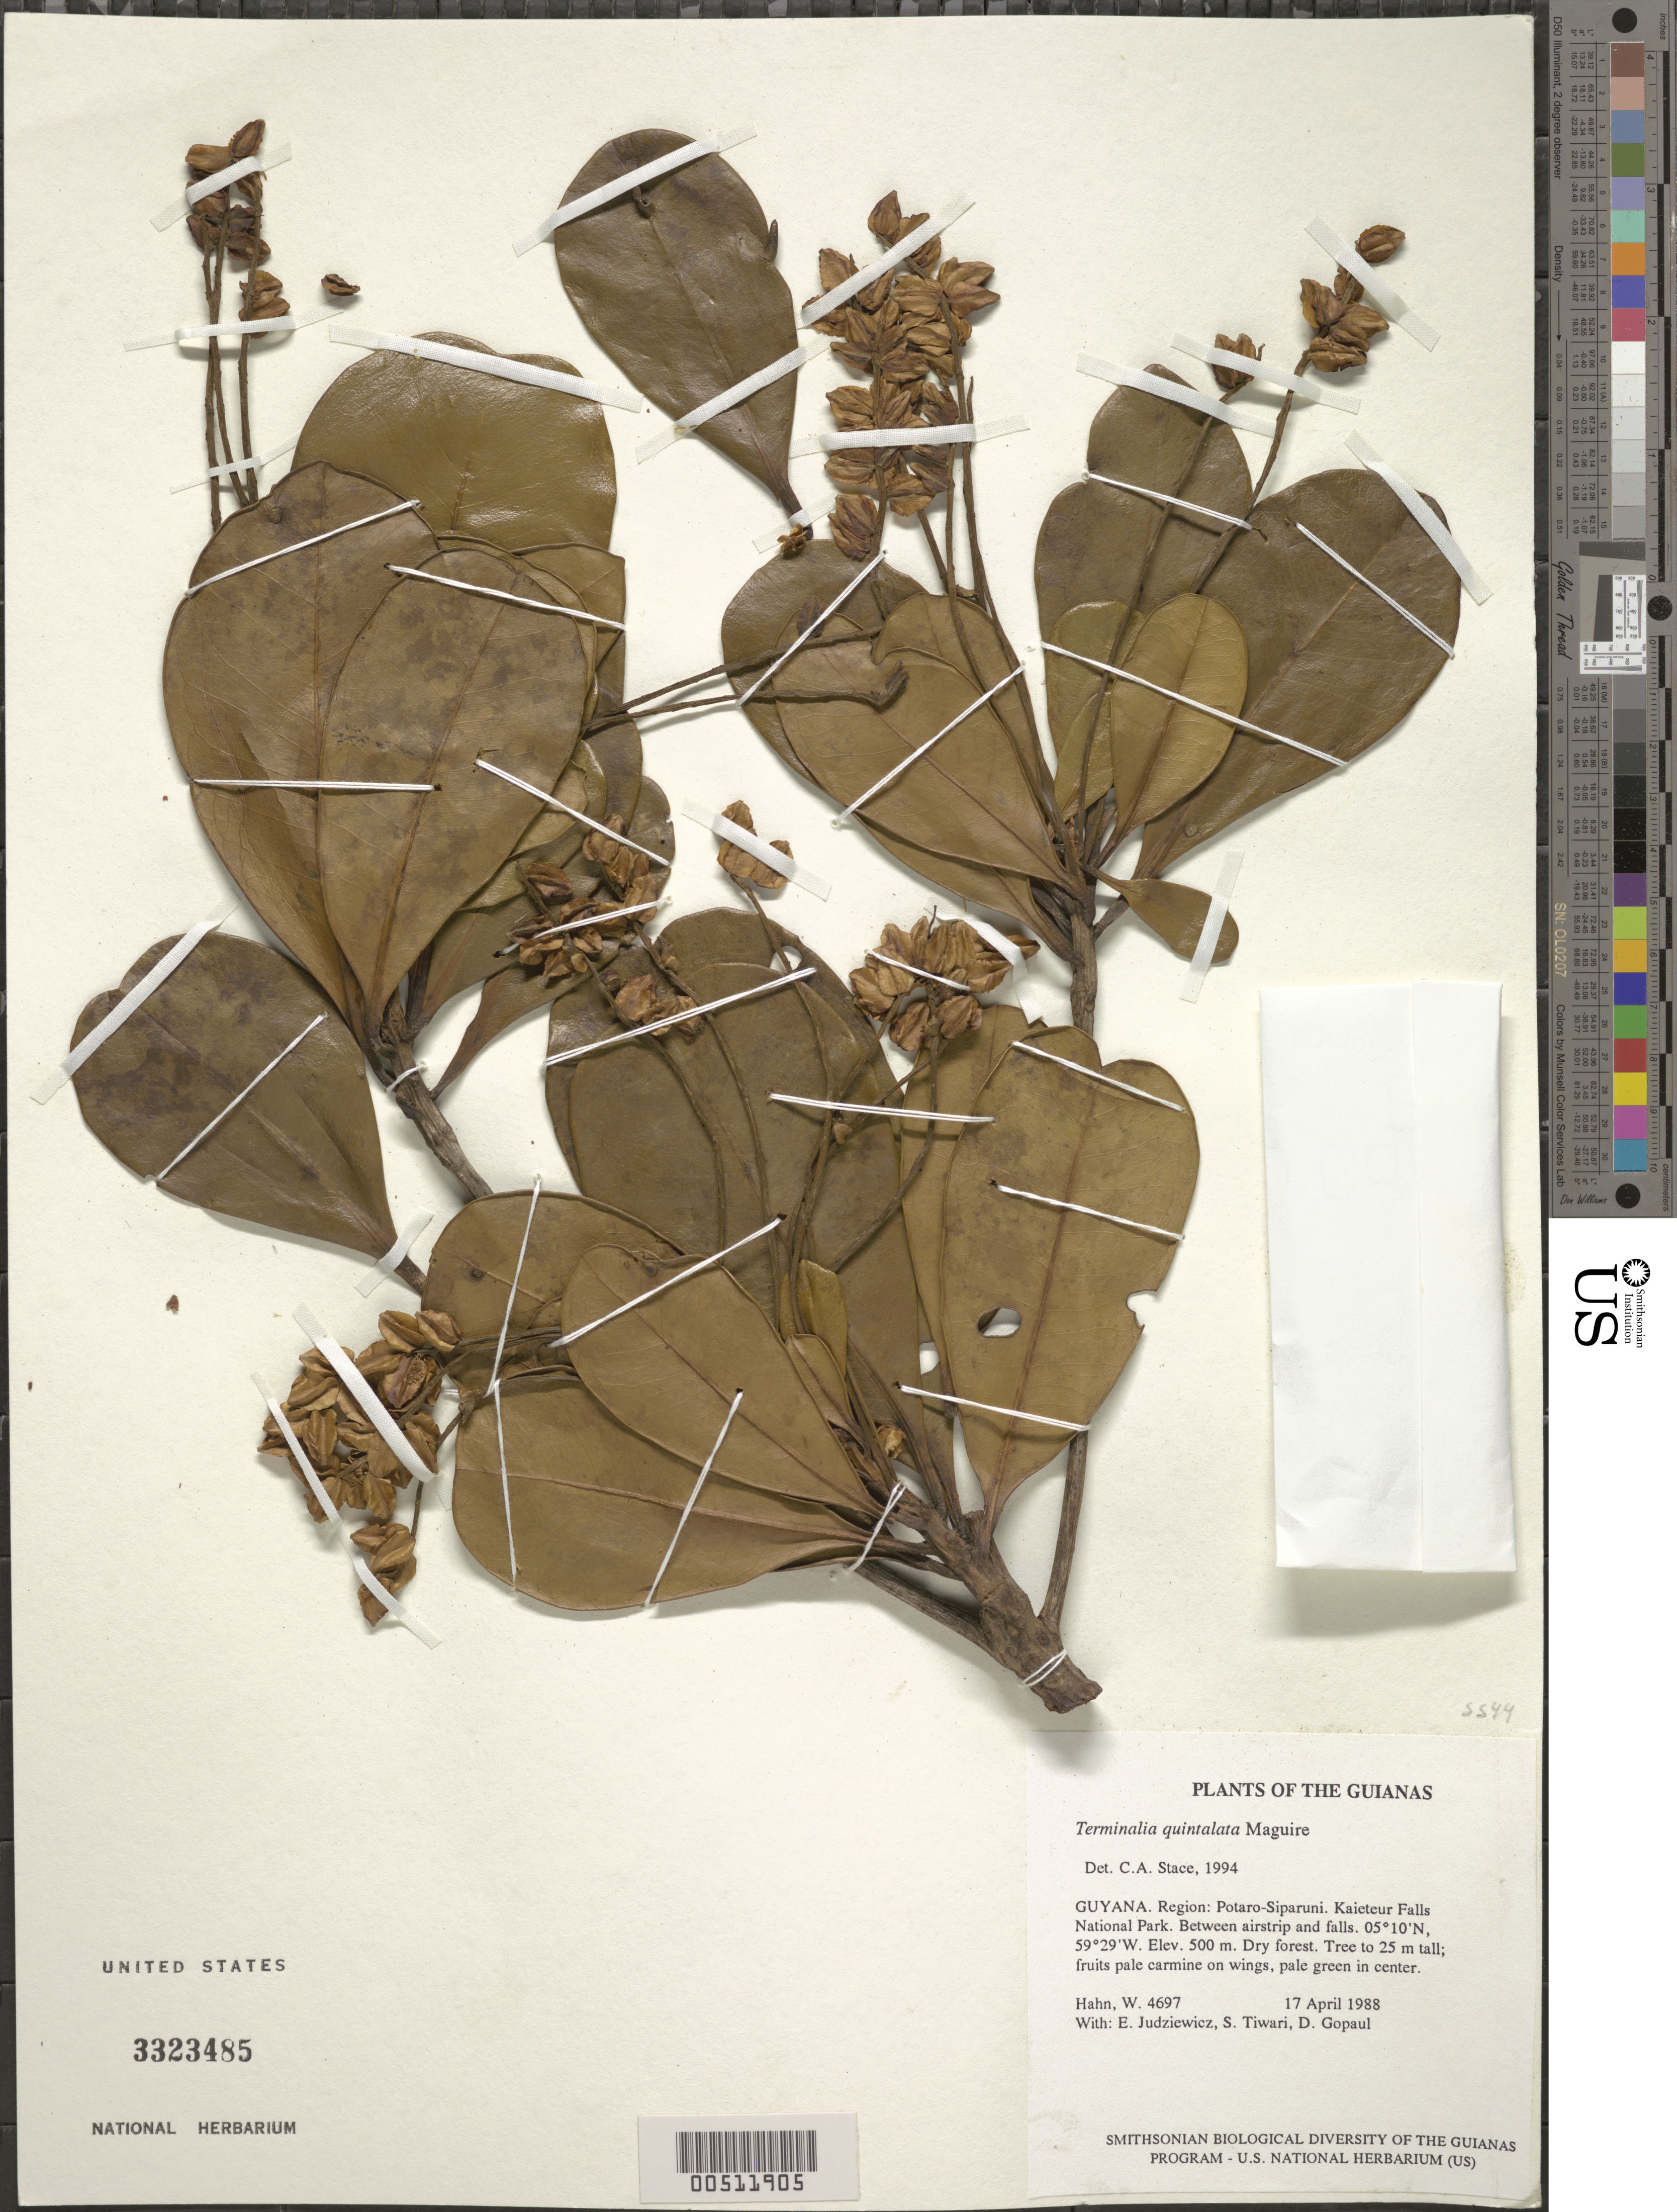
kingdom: Plantae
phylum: Tracheophyta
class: Magnoliopsida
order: Myrtales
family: Combretaceae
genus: Terminalia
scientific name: Terminalia quintalata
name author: Maguire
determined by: Stace, C. A.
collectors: W. Hahn, E. J. Judziewicz, S. Tiwari & D. Gopaul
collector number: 4697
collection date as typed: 17 April 1988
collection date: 1988-04-17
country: Guyana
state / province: Potaro-Siparuni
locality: Kaieteur Falls National Park. Between airstrip and falls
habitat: Dry forest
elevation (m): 500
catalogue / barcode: US 3323485